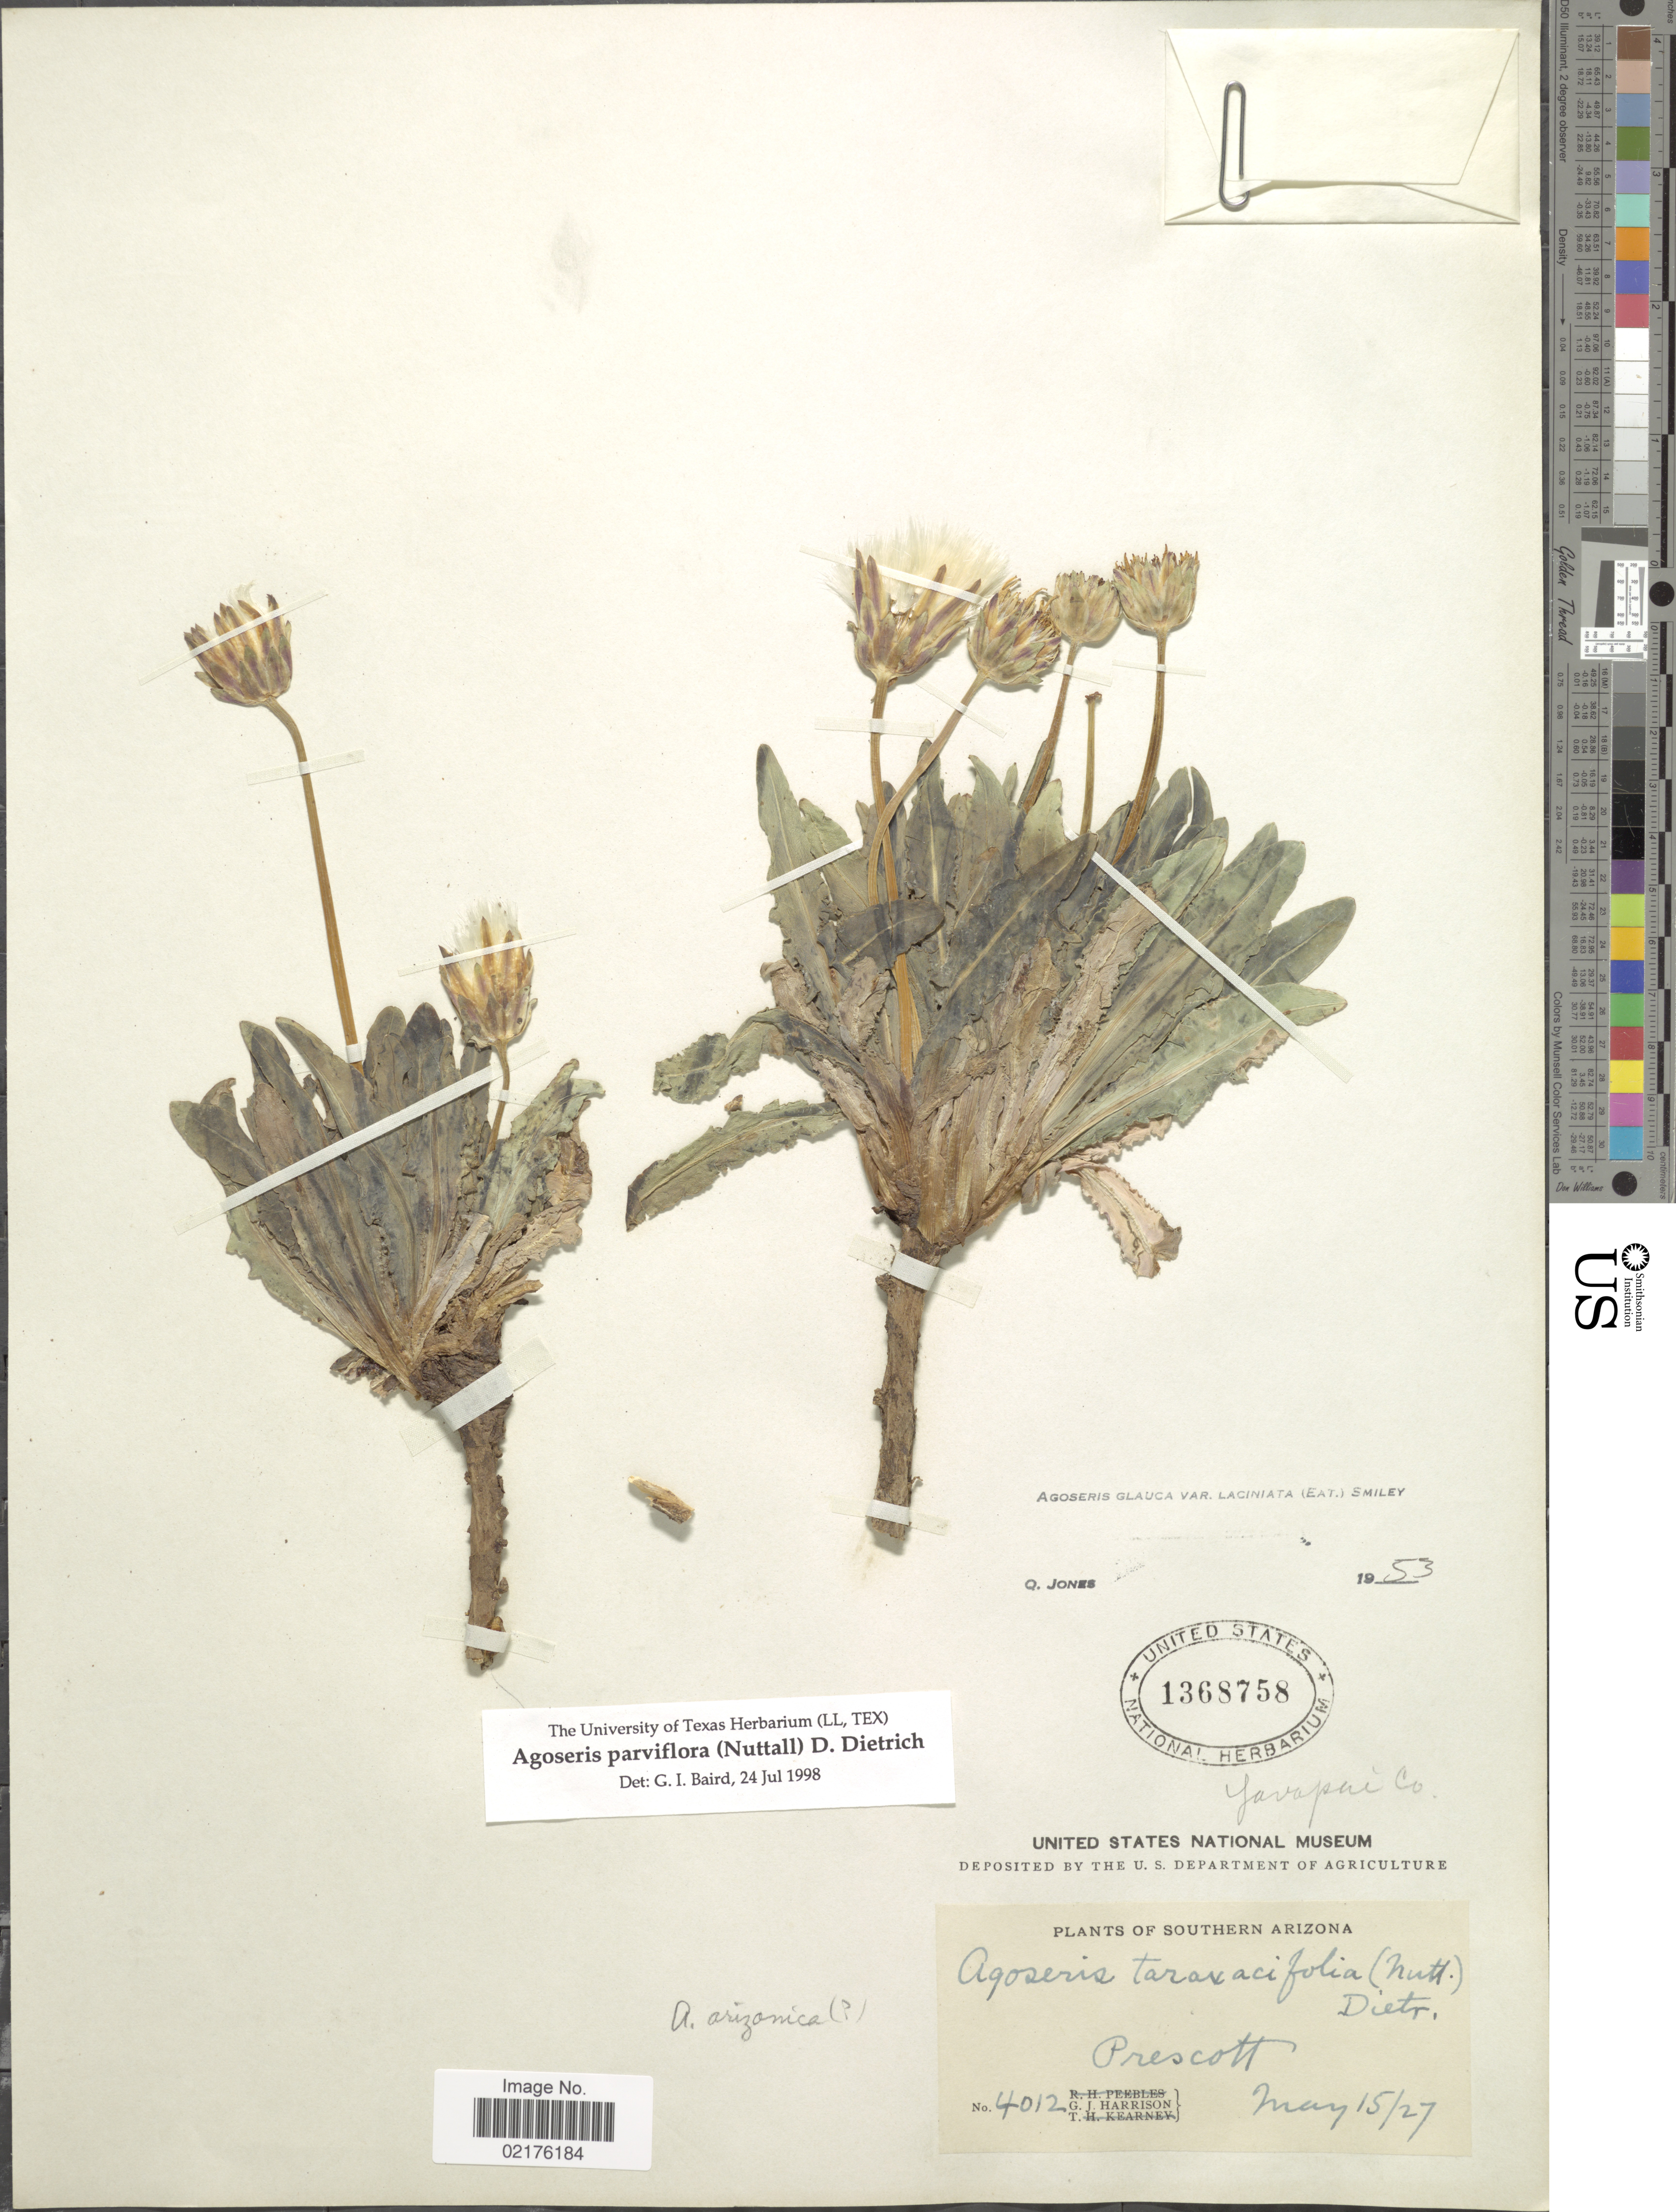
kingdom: Plantae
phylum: Tracheophyta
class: Magnoliopsida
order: Asterales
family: Asteraceae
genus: Agoseris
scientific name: Agoseris parviflora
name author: (Nutt.) D. Dietr.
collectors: G. J. Harrison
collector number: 4012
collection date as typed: Transcribed d/m/y: 15/5/27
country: United States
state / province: Arizona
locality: Southern Arizona, Prescott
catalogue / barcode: US 1368758